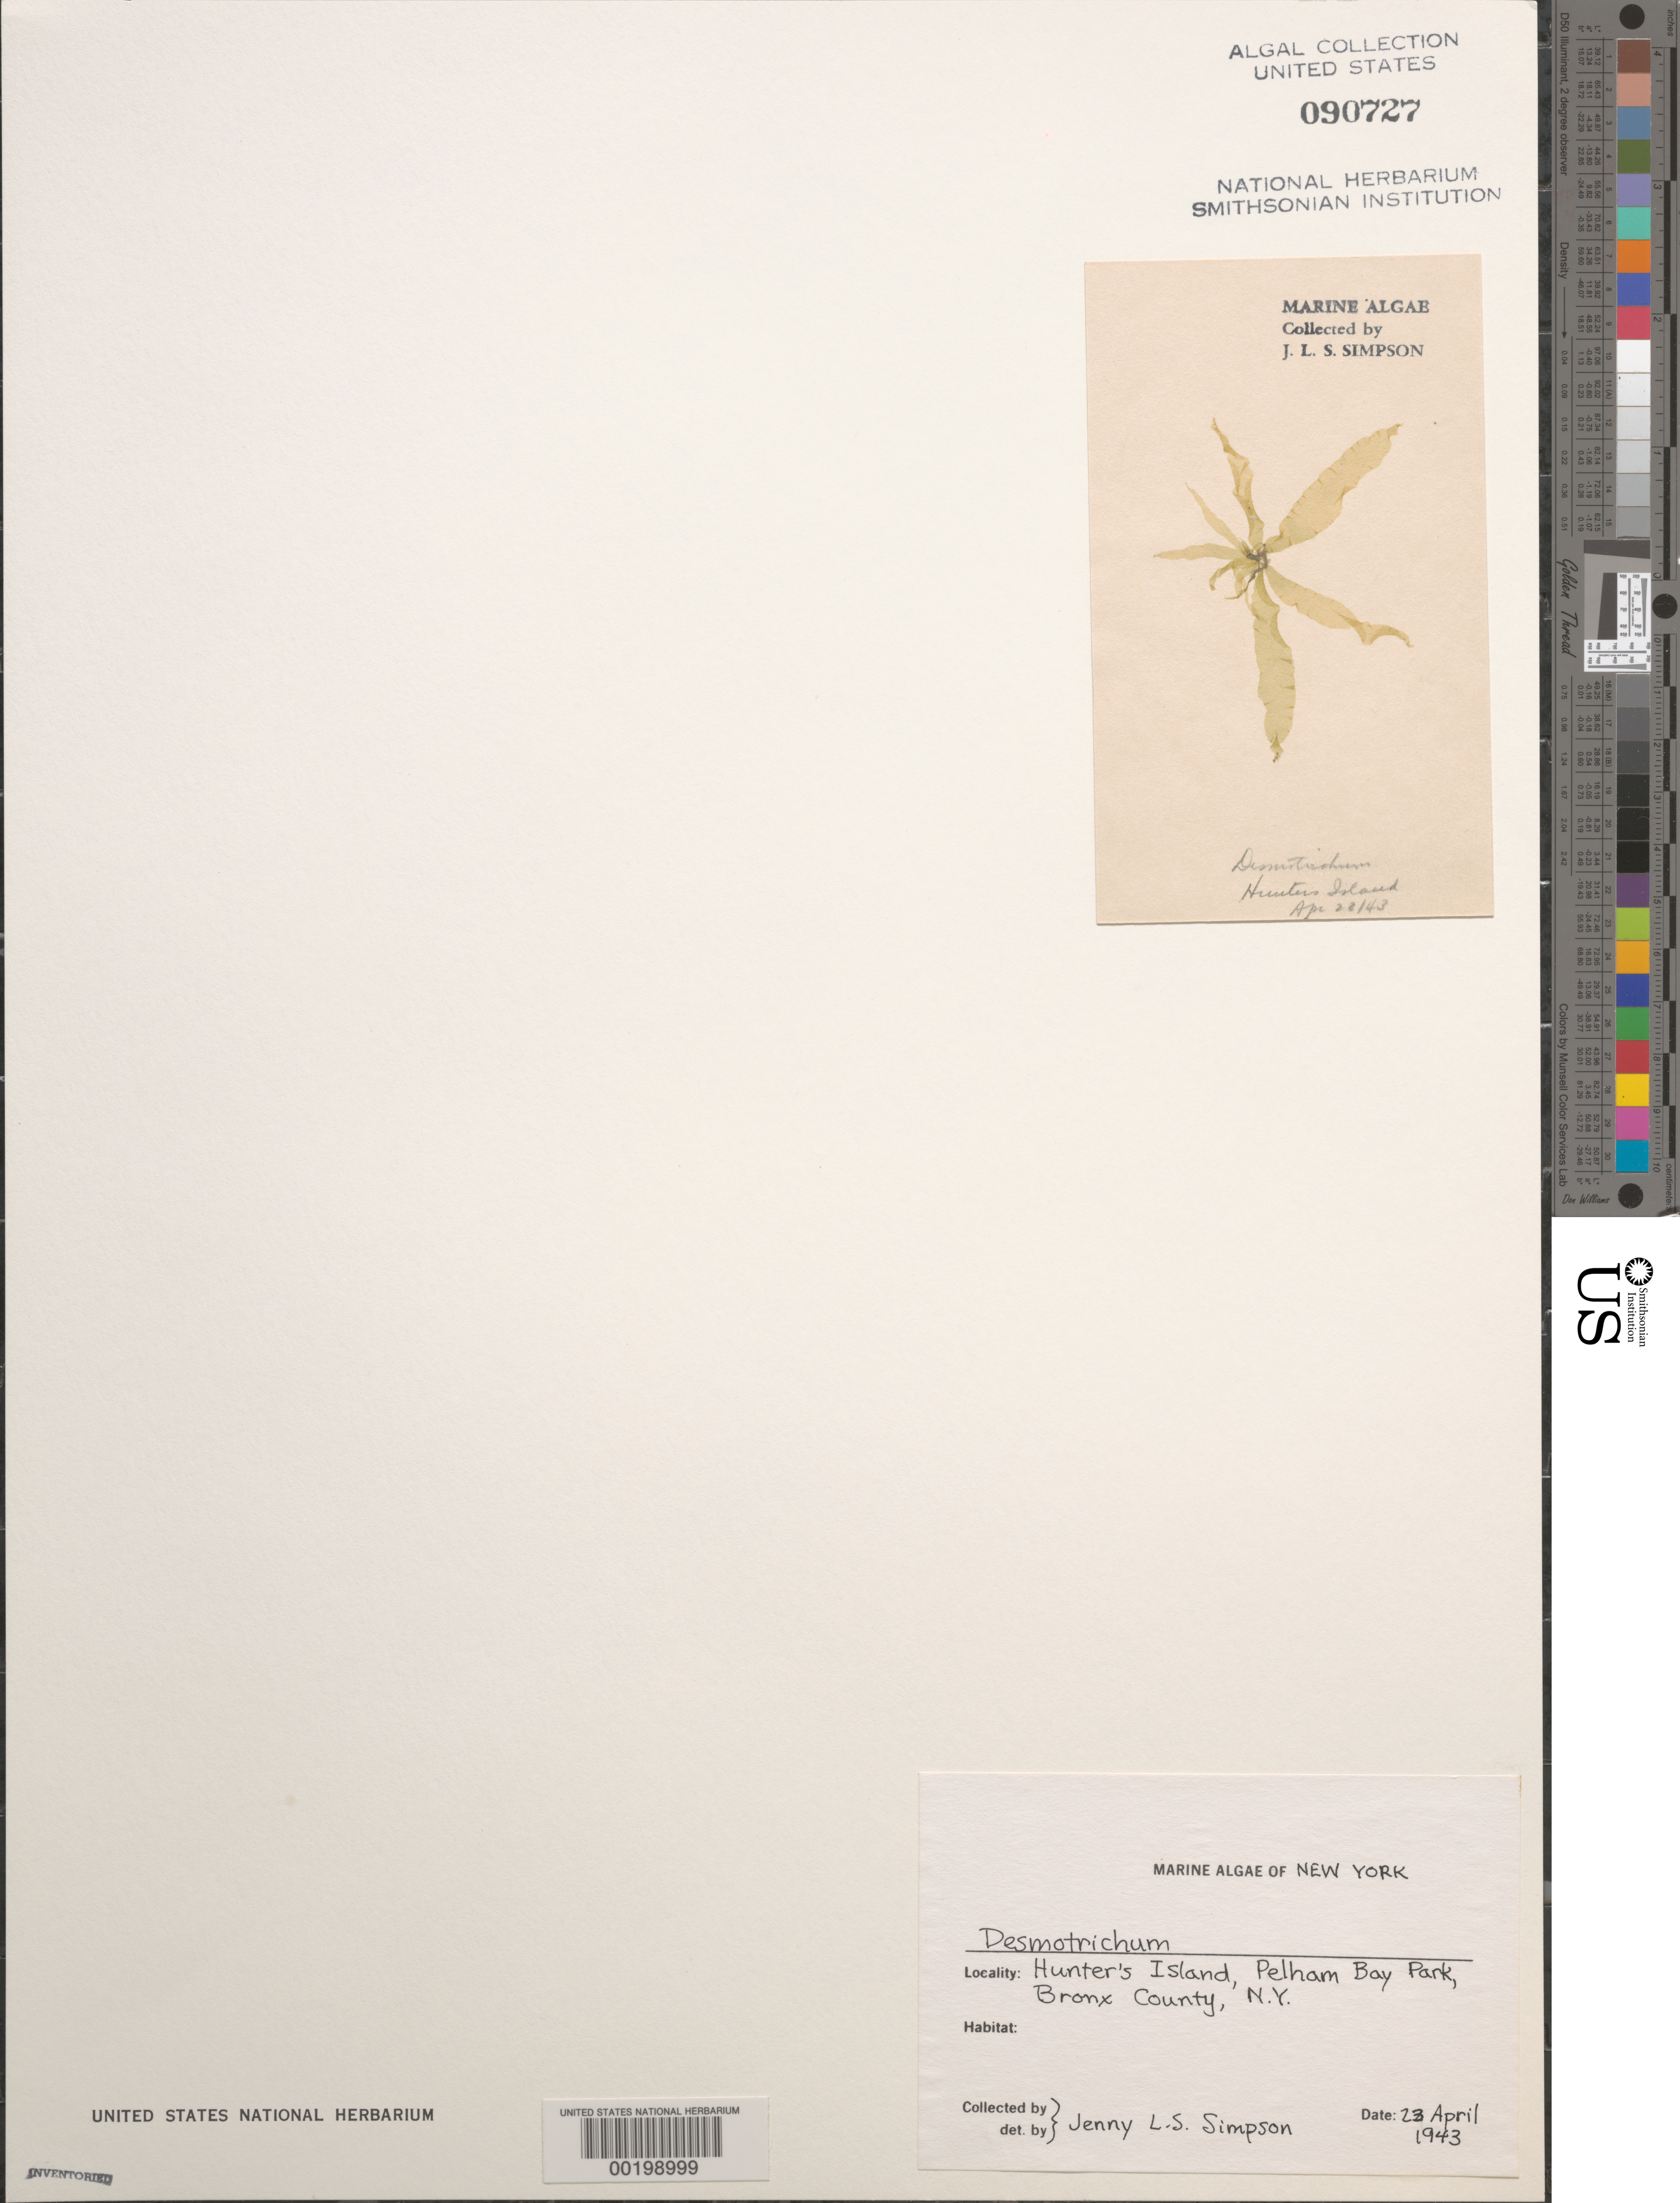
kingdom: Chromista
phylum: Ochrophyta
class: Phaeophyceae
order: Dictyosiphonales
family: Punctariaceae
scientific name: Desmotrichum sp.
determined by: Simpson, J. L. S.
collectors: J. Simpson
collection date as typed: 23 Apr 1943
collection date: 1943-04-23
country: United States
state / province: New York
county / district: Bronx County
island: Hunter's Island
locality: Pelham Bay Park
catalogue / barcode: US 90727